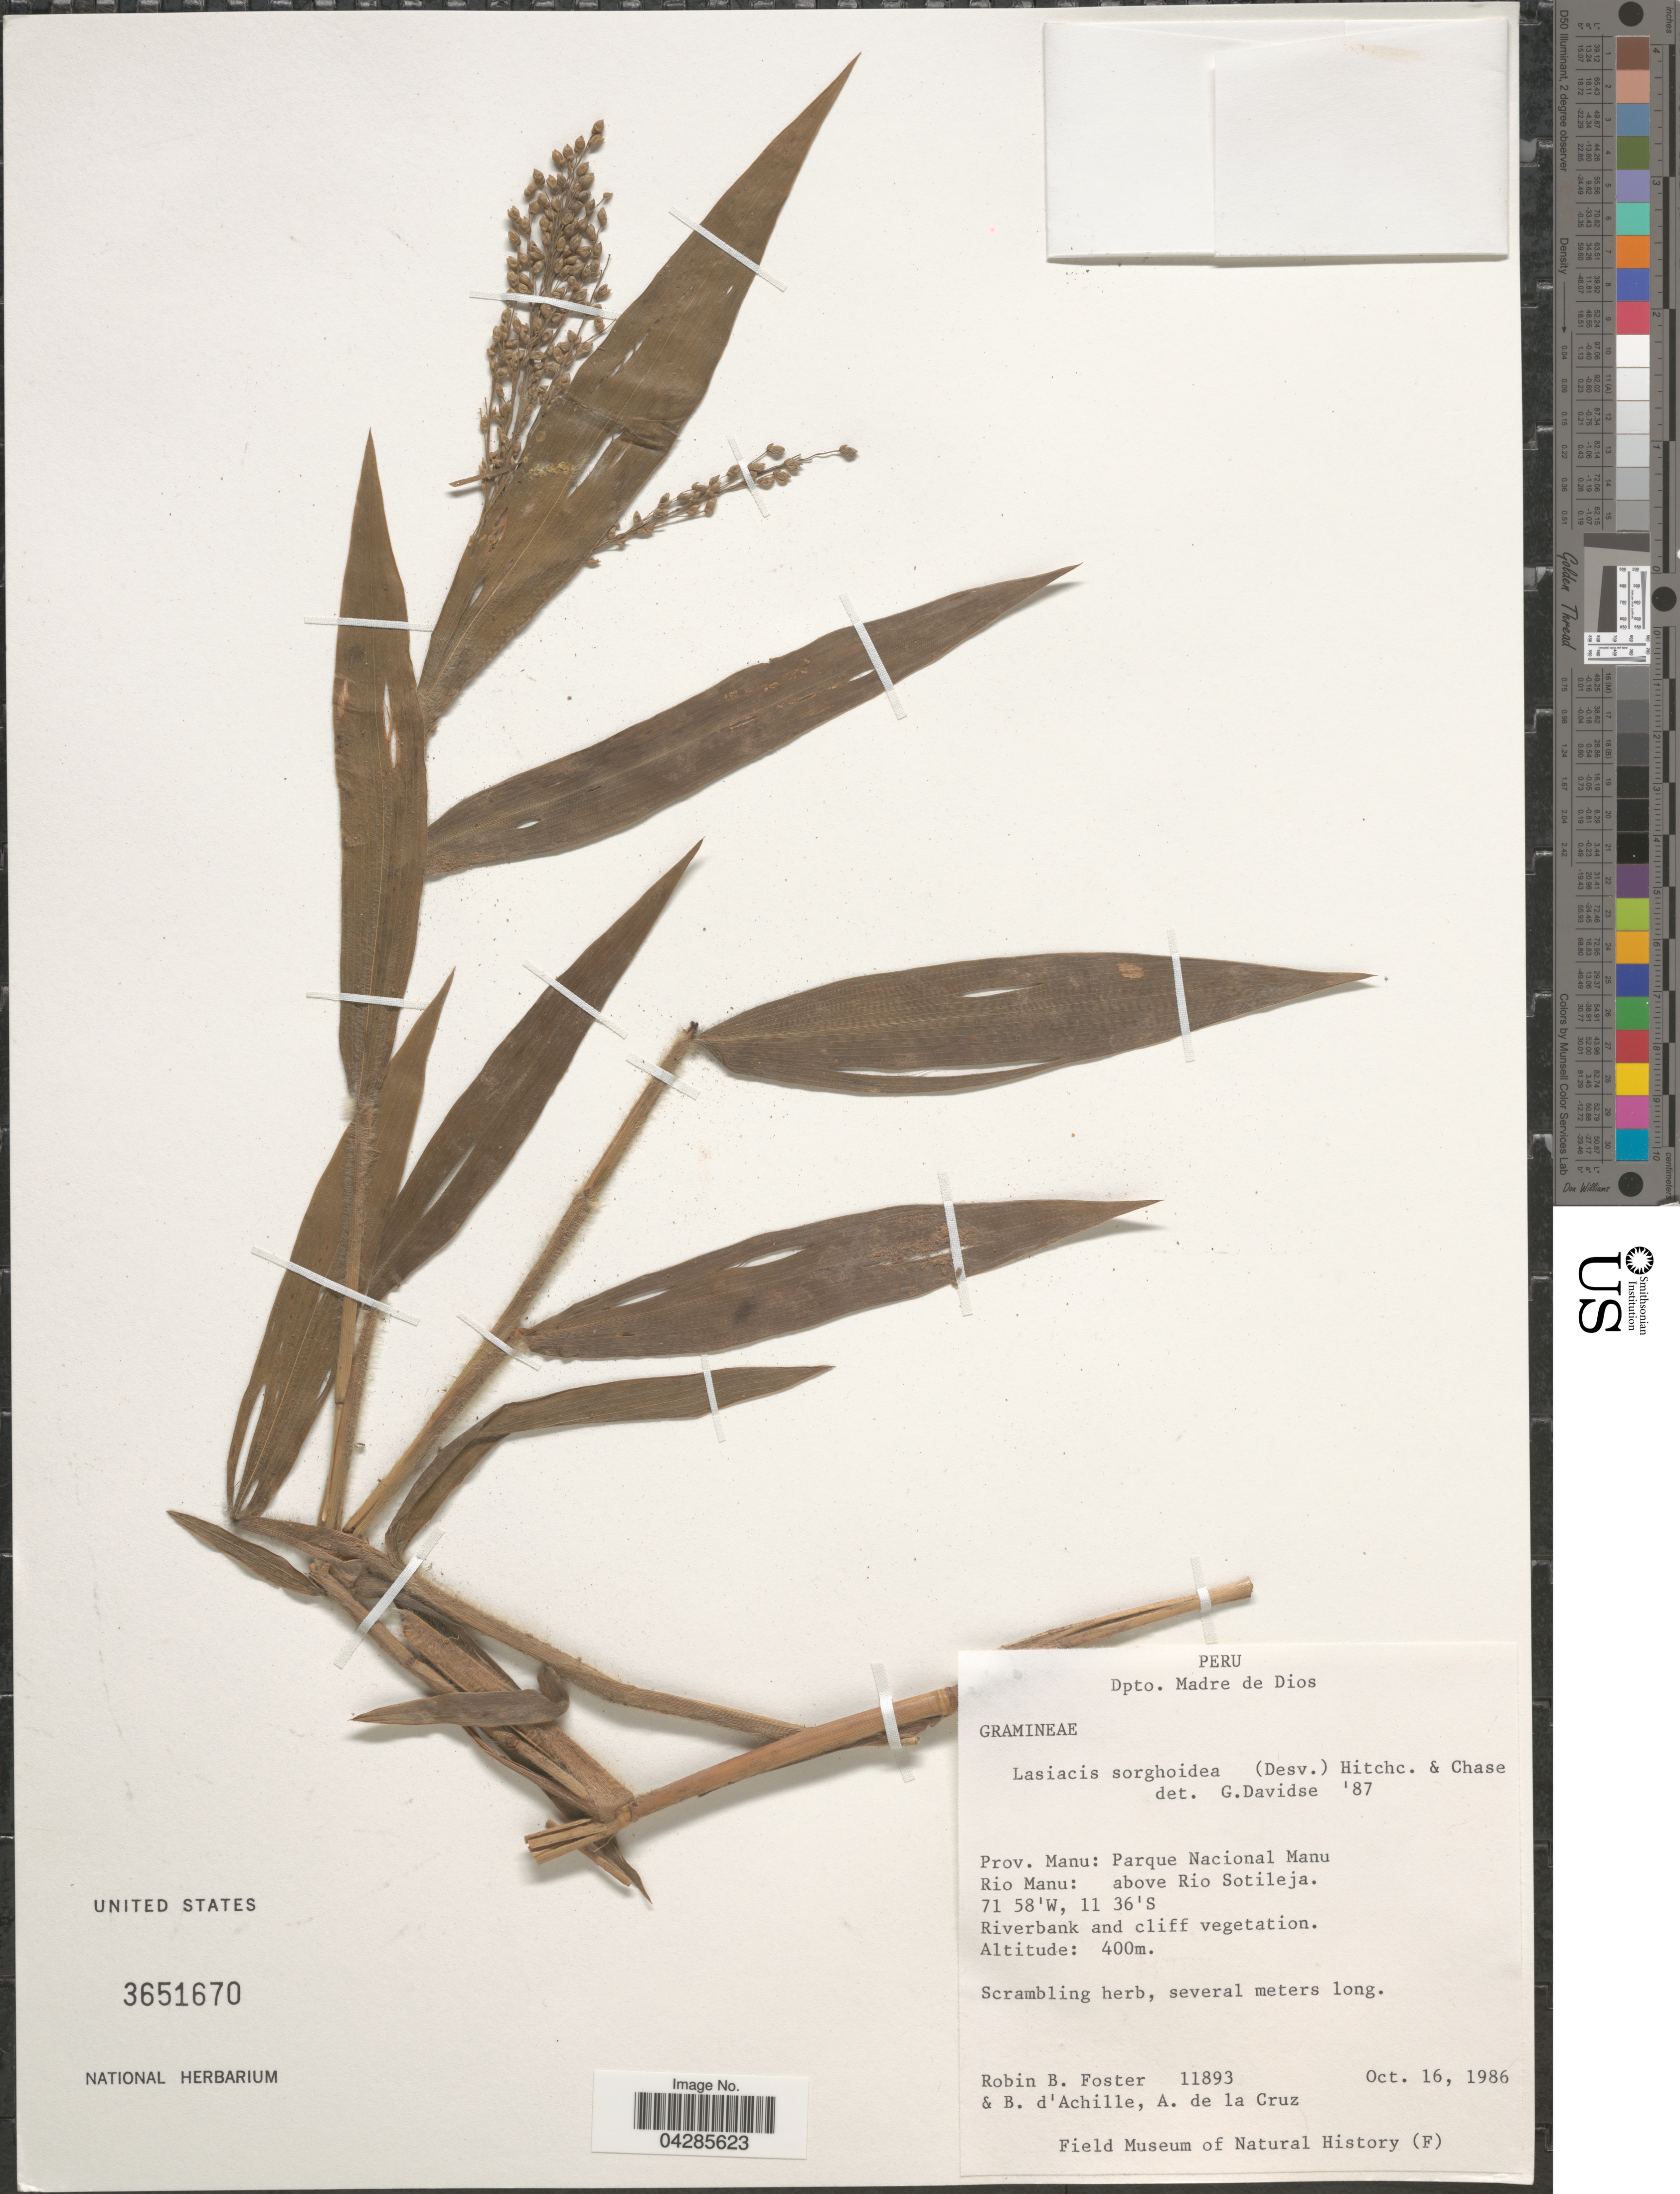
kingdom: Plantae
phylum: Tracheophyta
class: Liliopsida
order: Poales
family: Poaceae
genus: Lasiacis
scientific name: Lasiacis sorghoidea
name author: (Desv. ex Ham.) Hitchc. & Chase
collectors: R. B. Foster, B. d'Achille & A. de la Cruz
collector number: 11893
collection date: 1986-10-16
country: Peru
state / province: Madre de Dios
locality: Dpto. Madre de Dios. Prov. Manu: Parque Nacional Manu. Rio Manu: above Rio Sotileja.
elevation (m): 400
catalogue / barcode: US 3651670